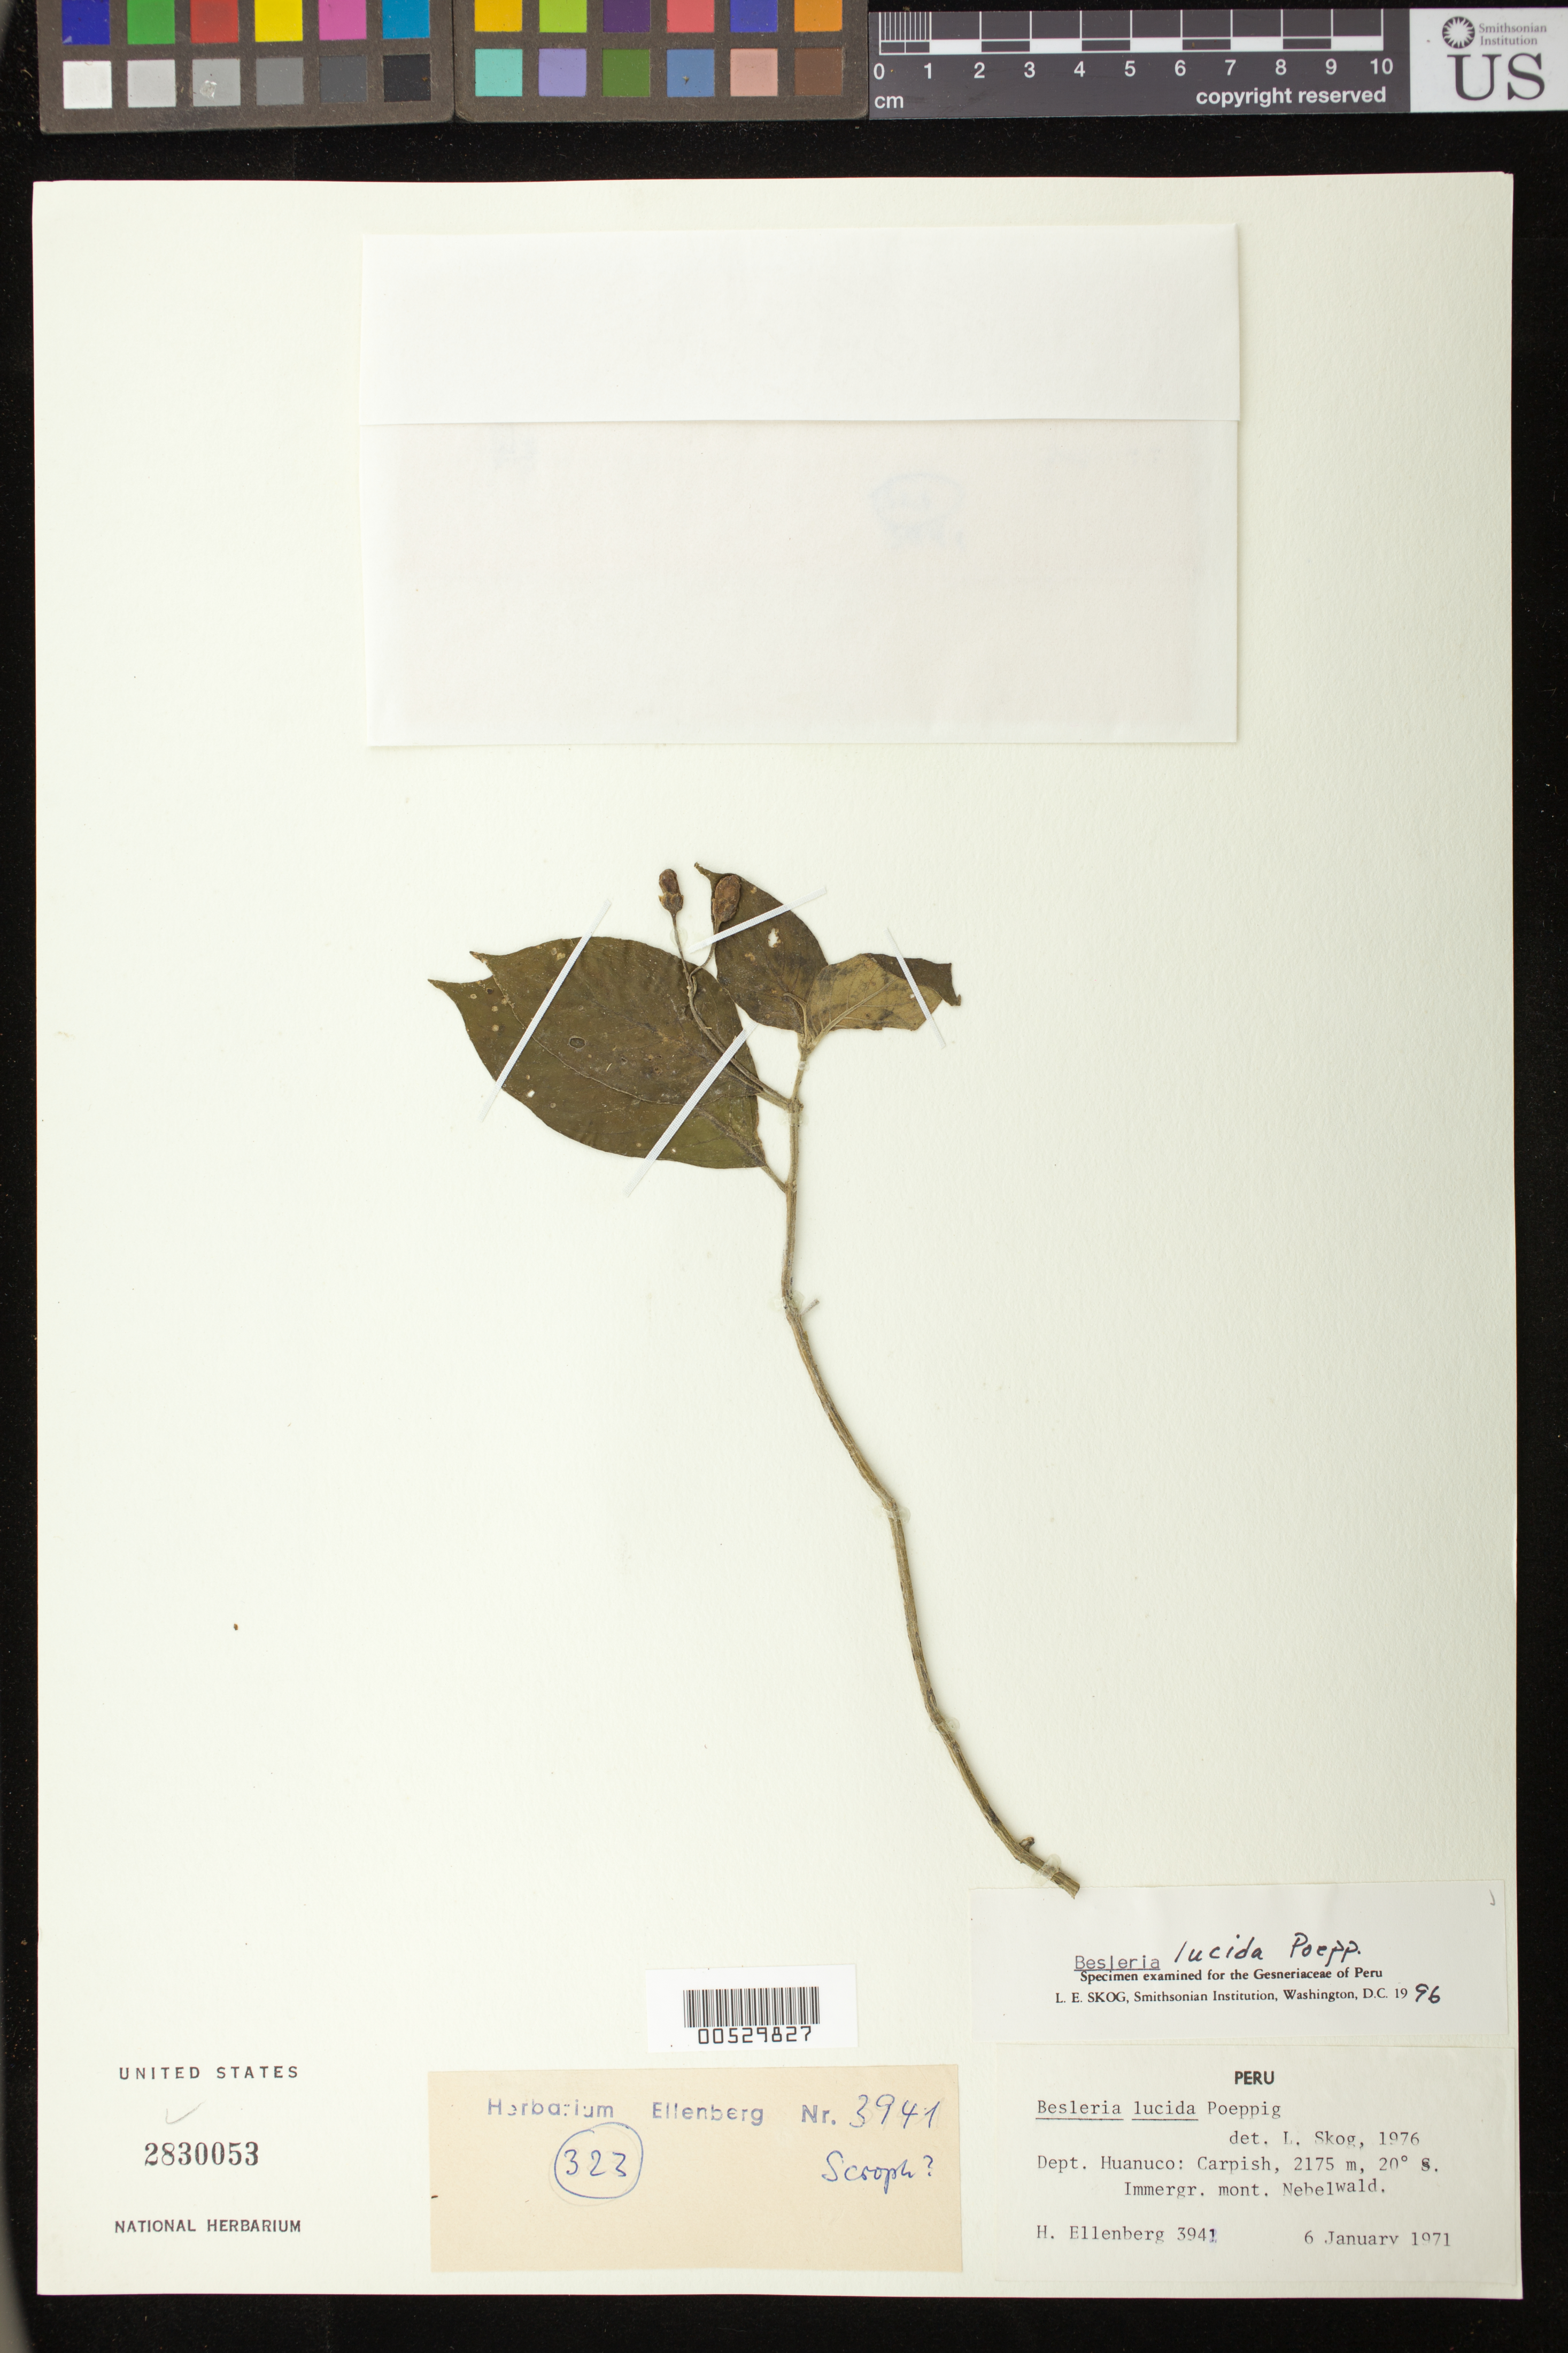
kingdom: Plantae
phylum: Tracheophyta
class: Magnoliopsida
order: Lamiales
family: Gesneriaceae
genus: Besleria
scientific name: Besleria lucida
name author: Poepp.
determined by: Skog, Laurence E.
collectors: H. Ellenberg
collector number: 3941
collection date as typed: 06 Jan 1971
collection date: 1971-01-06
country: Peru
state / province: Huánuco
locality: Carpish, Immergr. mont. Nebelwald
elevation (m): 2175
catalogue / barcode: US 2830053